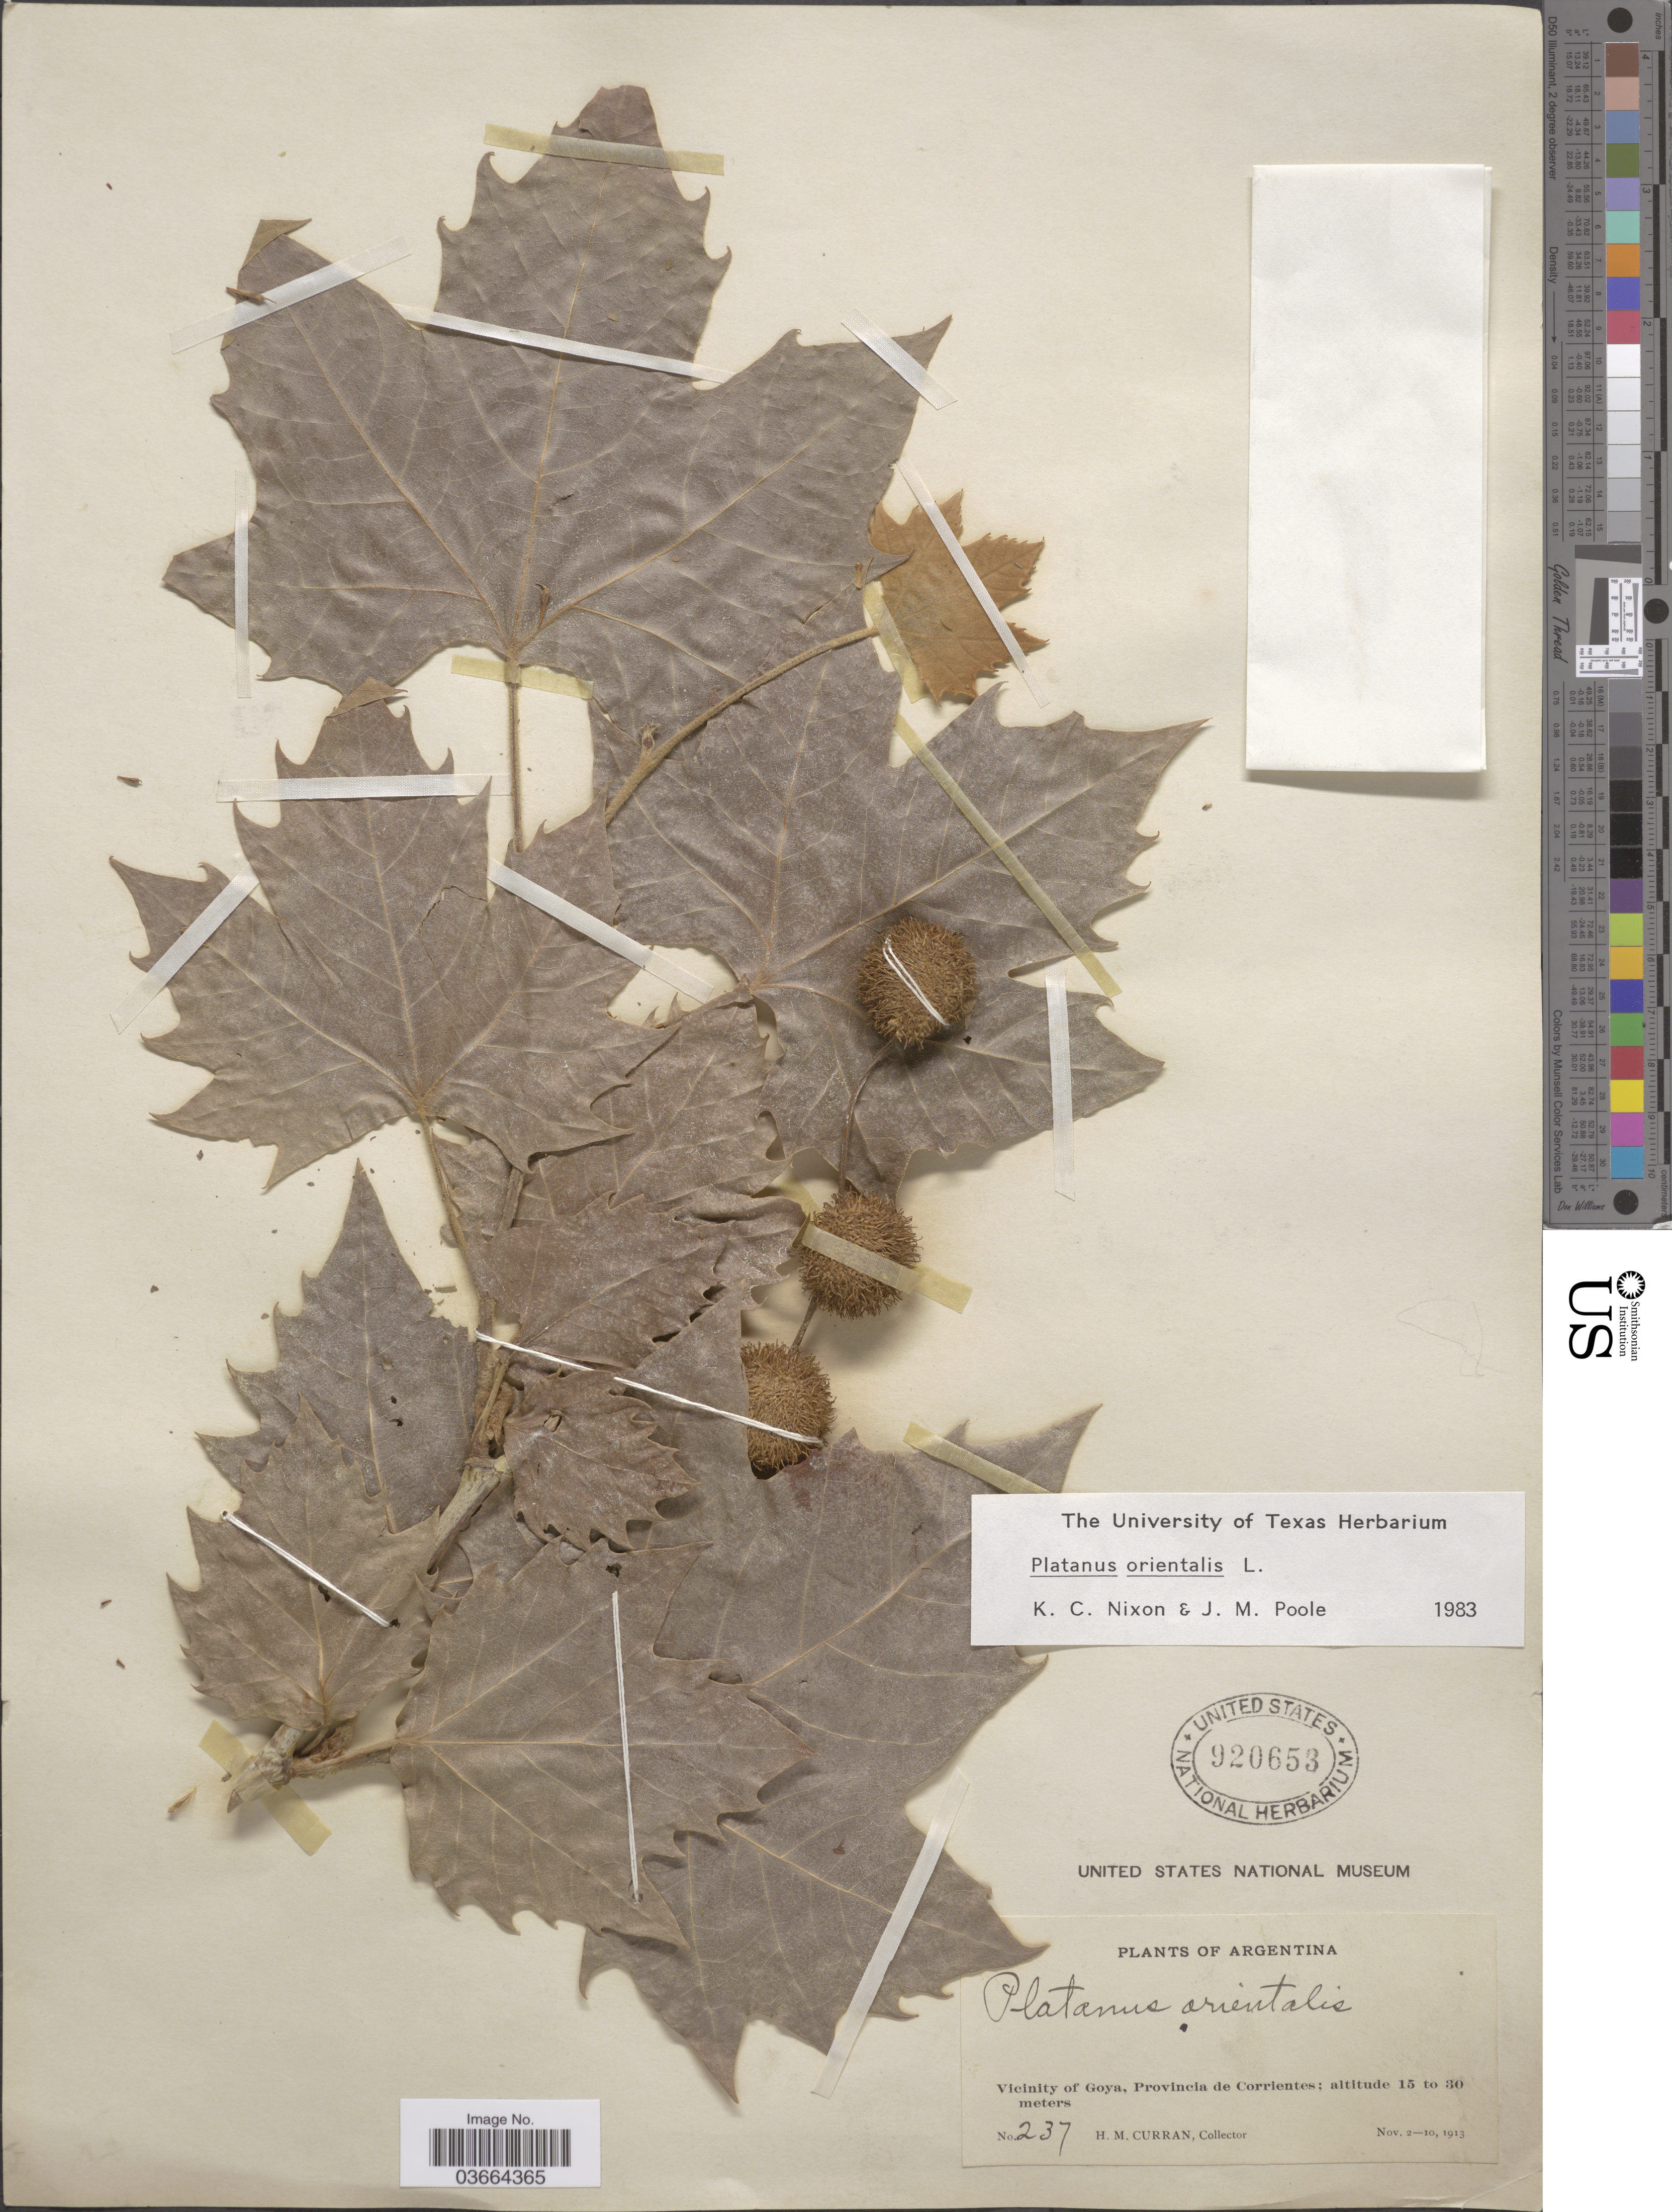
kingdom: Plantae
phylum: Tracheophyta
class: Magnoliopsida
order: Proteales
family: Platanaceae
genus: Platanus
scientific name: Platanus orientalis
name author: L.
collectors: H. M. Curran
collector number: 237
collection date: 1913-11-02/1913-11-10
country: Argentina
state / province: Corrientes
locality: Vicinity of Goya.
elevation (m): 15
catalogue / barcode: US 920653